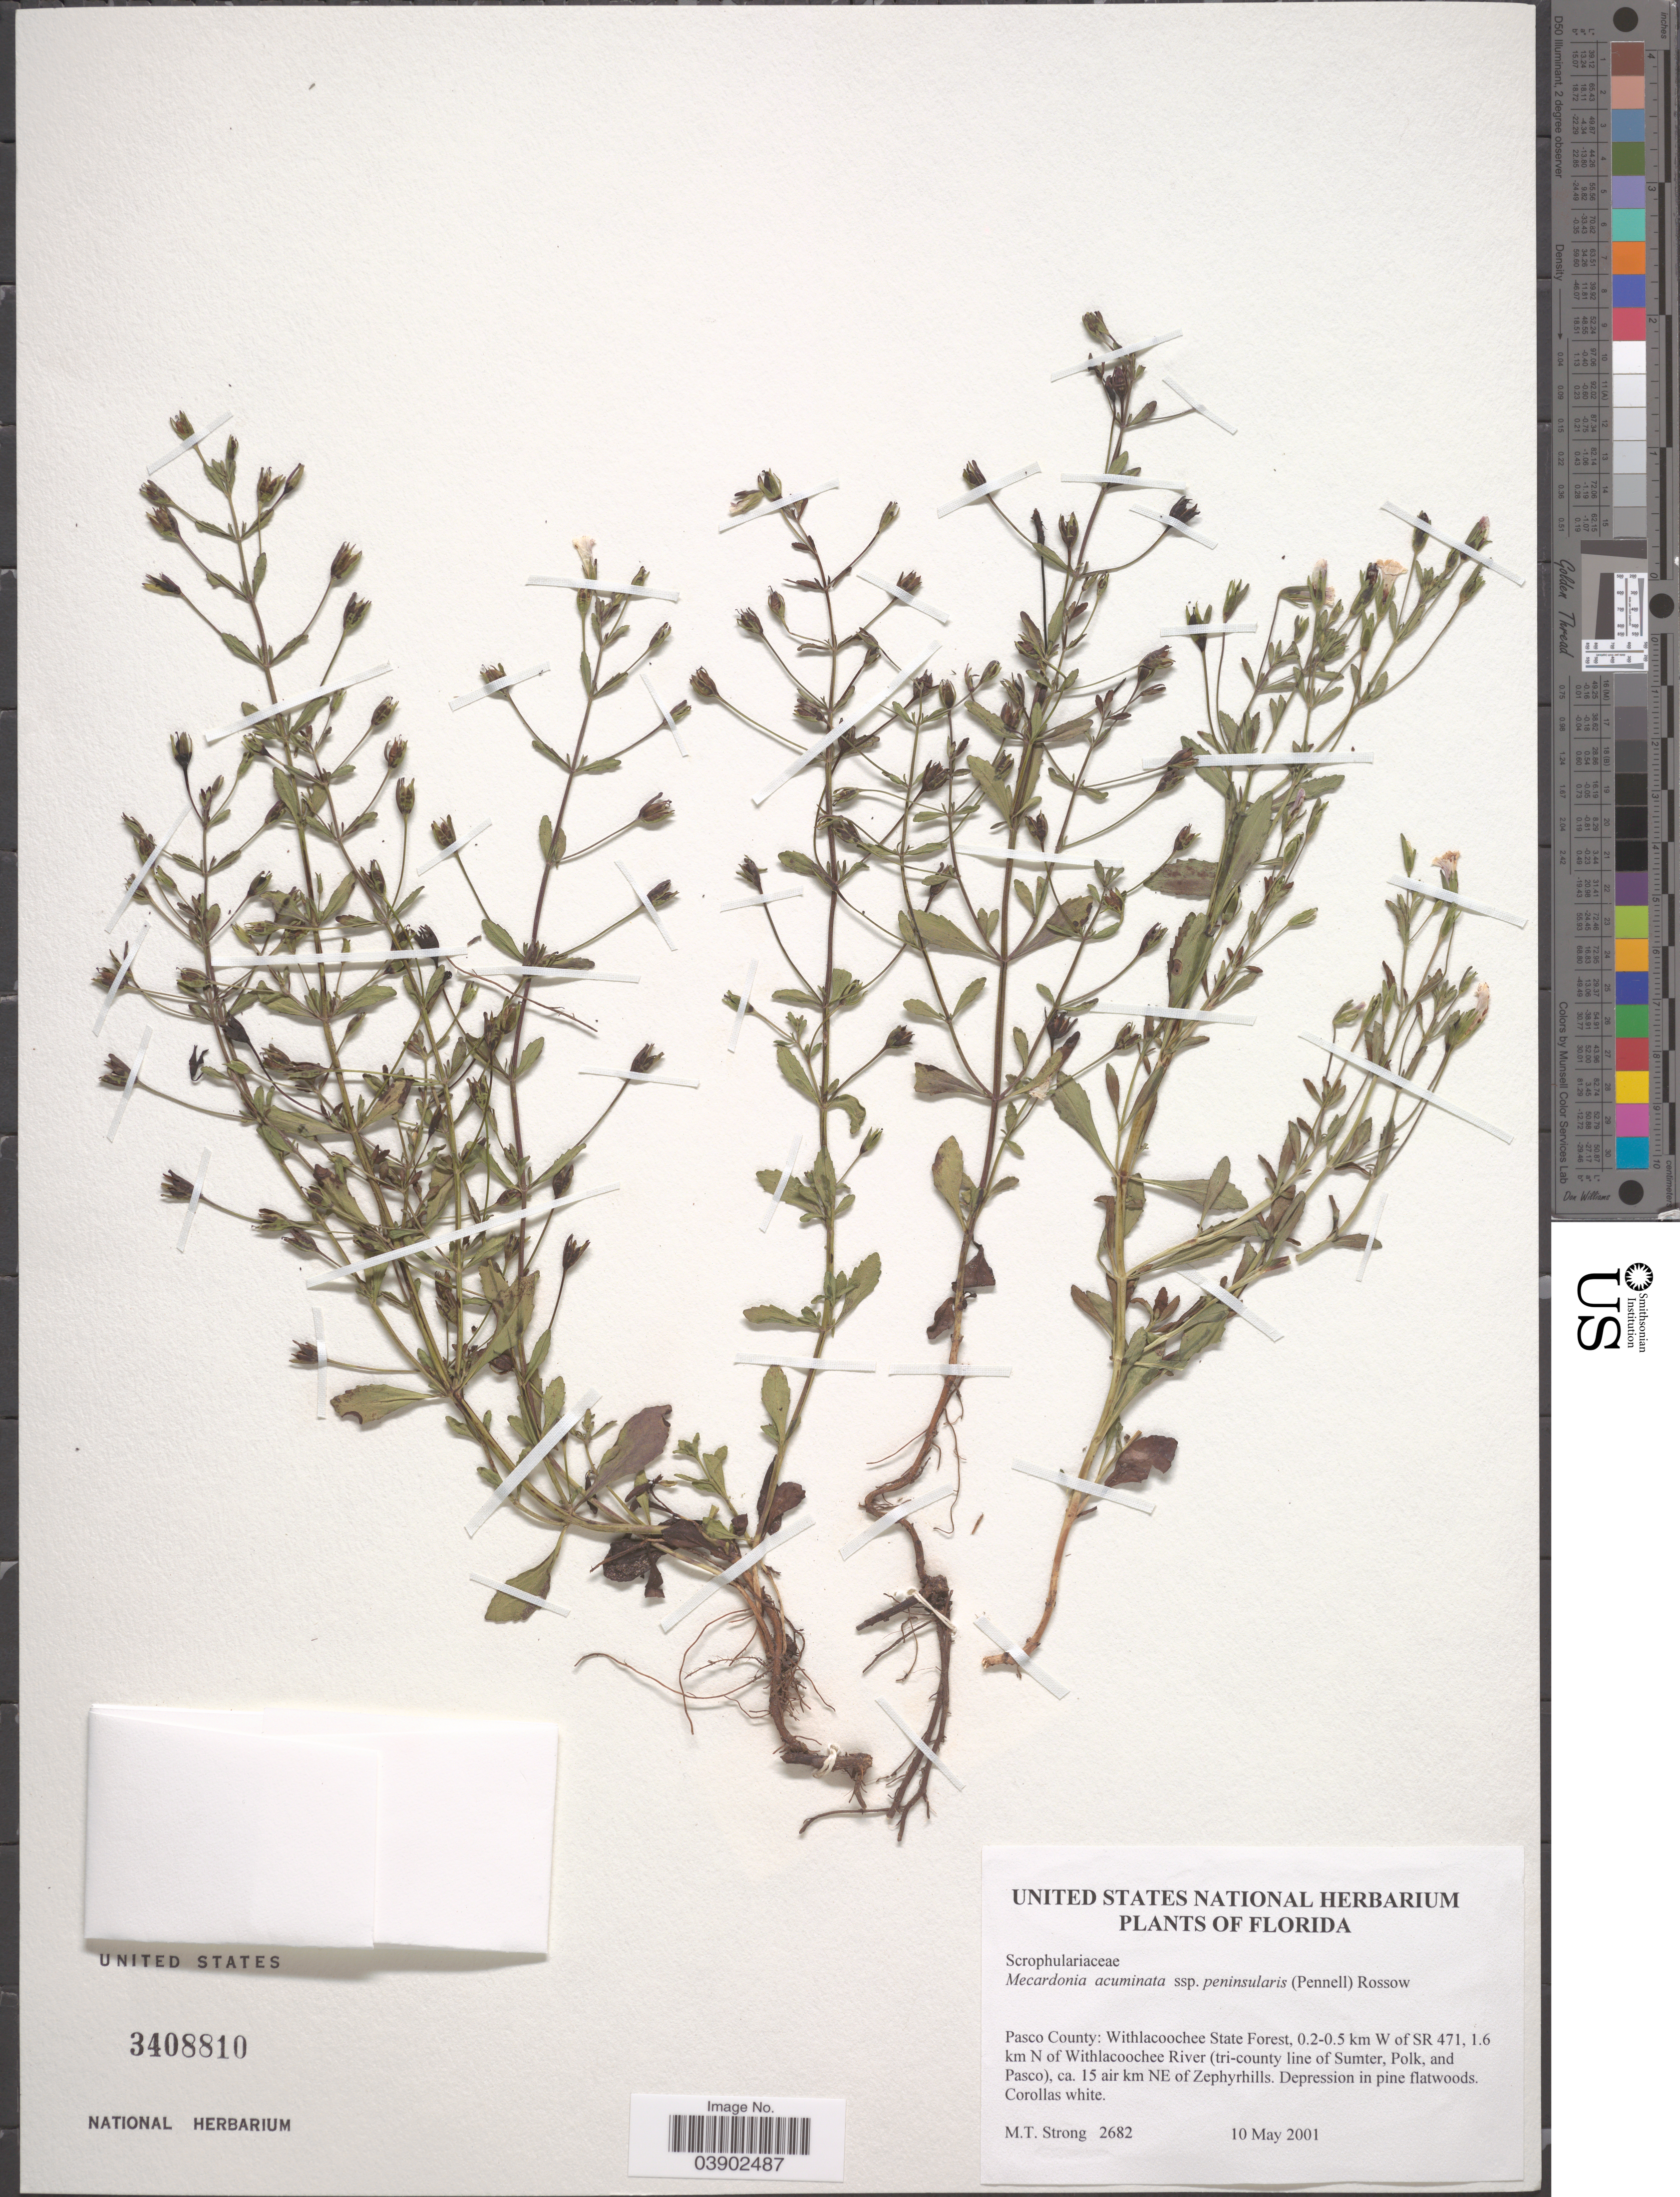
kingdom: Plantae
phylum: Tracheophyta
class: Magnoliopsida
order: Lamiales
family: Plantaginaceae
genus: Mecardonia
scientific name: Mecardonia acuminata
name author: (Walter) Small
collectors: M. T. Strong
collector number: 2682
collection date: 2001-05-10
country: United States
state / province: Florida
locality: Pasco County: Withlacoochee State Forest, 0.2-0.5 km W of SR 471, 1.6 km N o Withlacochee River (tri-county line of Sumter, Polk and Pasco), ca. 15 air km NE of Zephyrhills.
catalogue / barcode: US 3408810